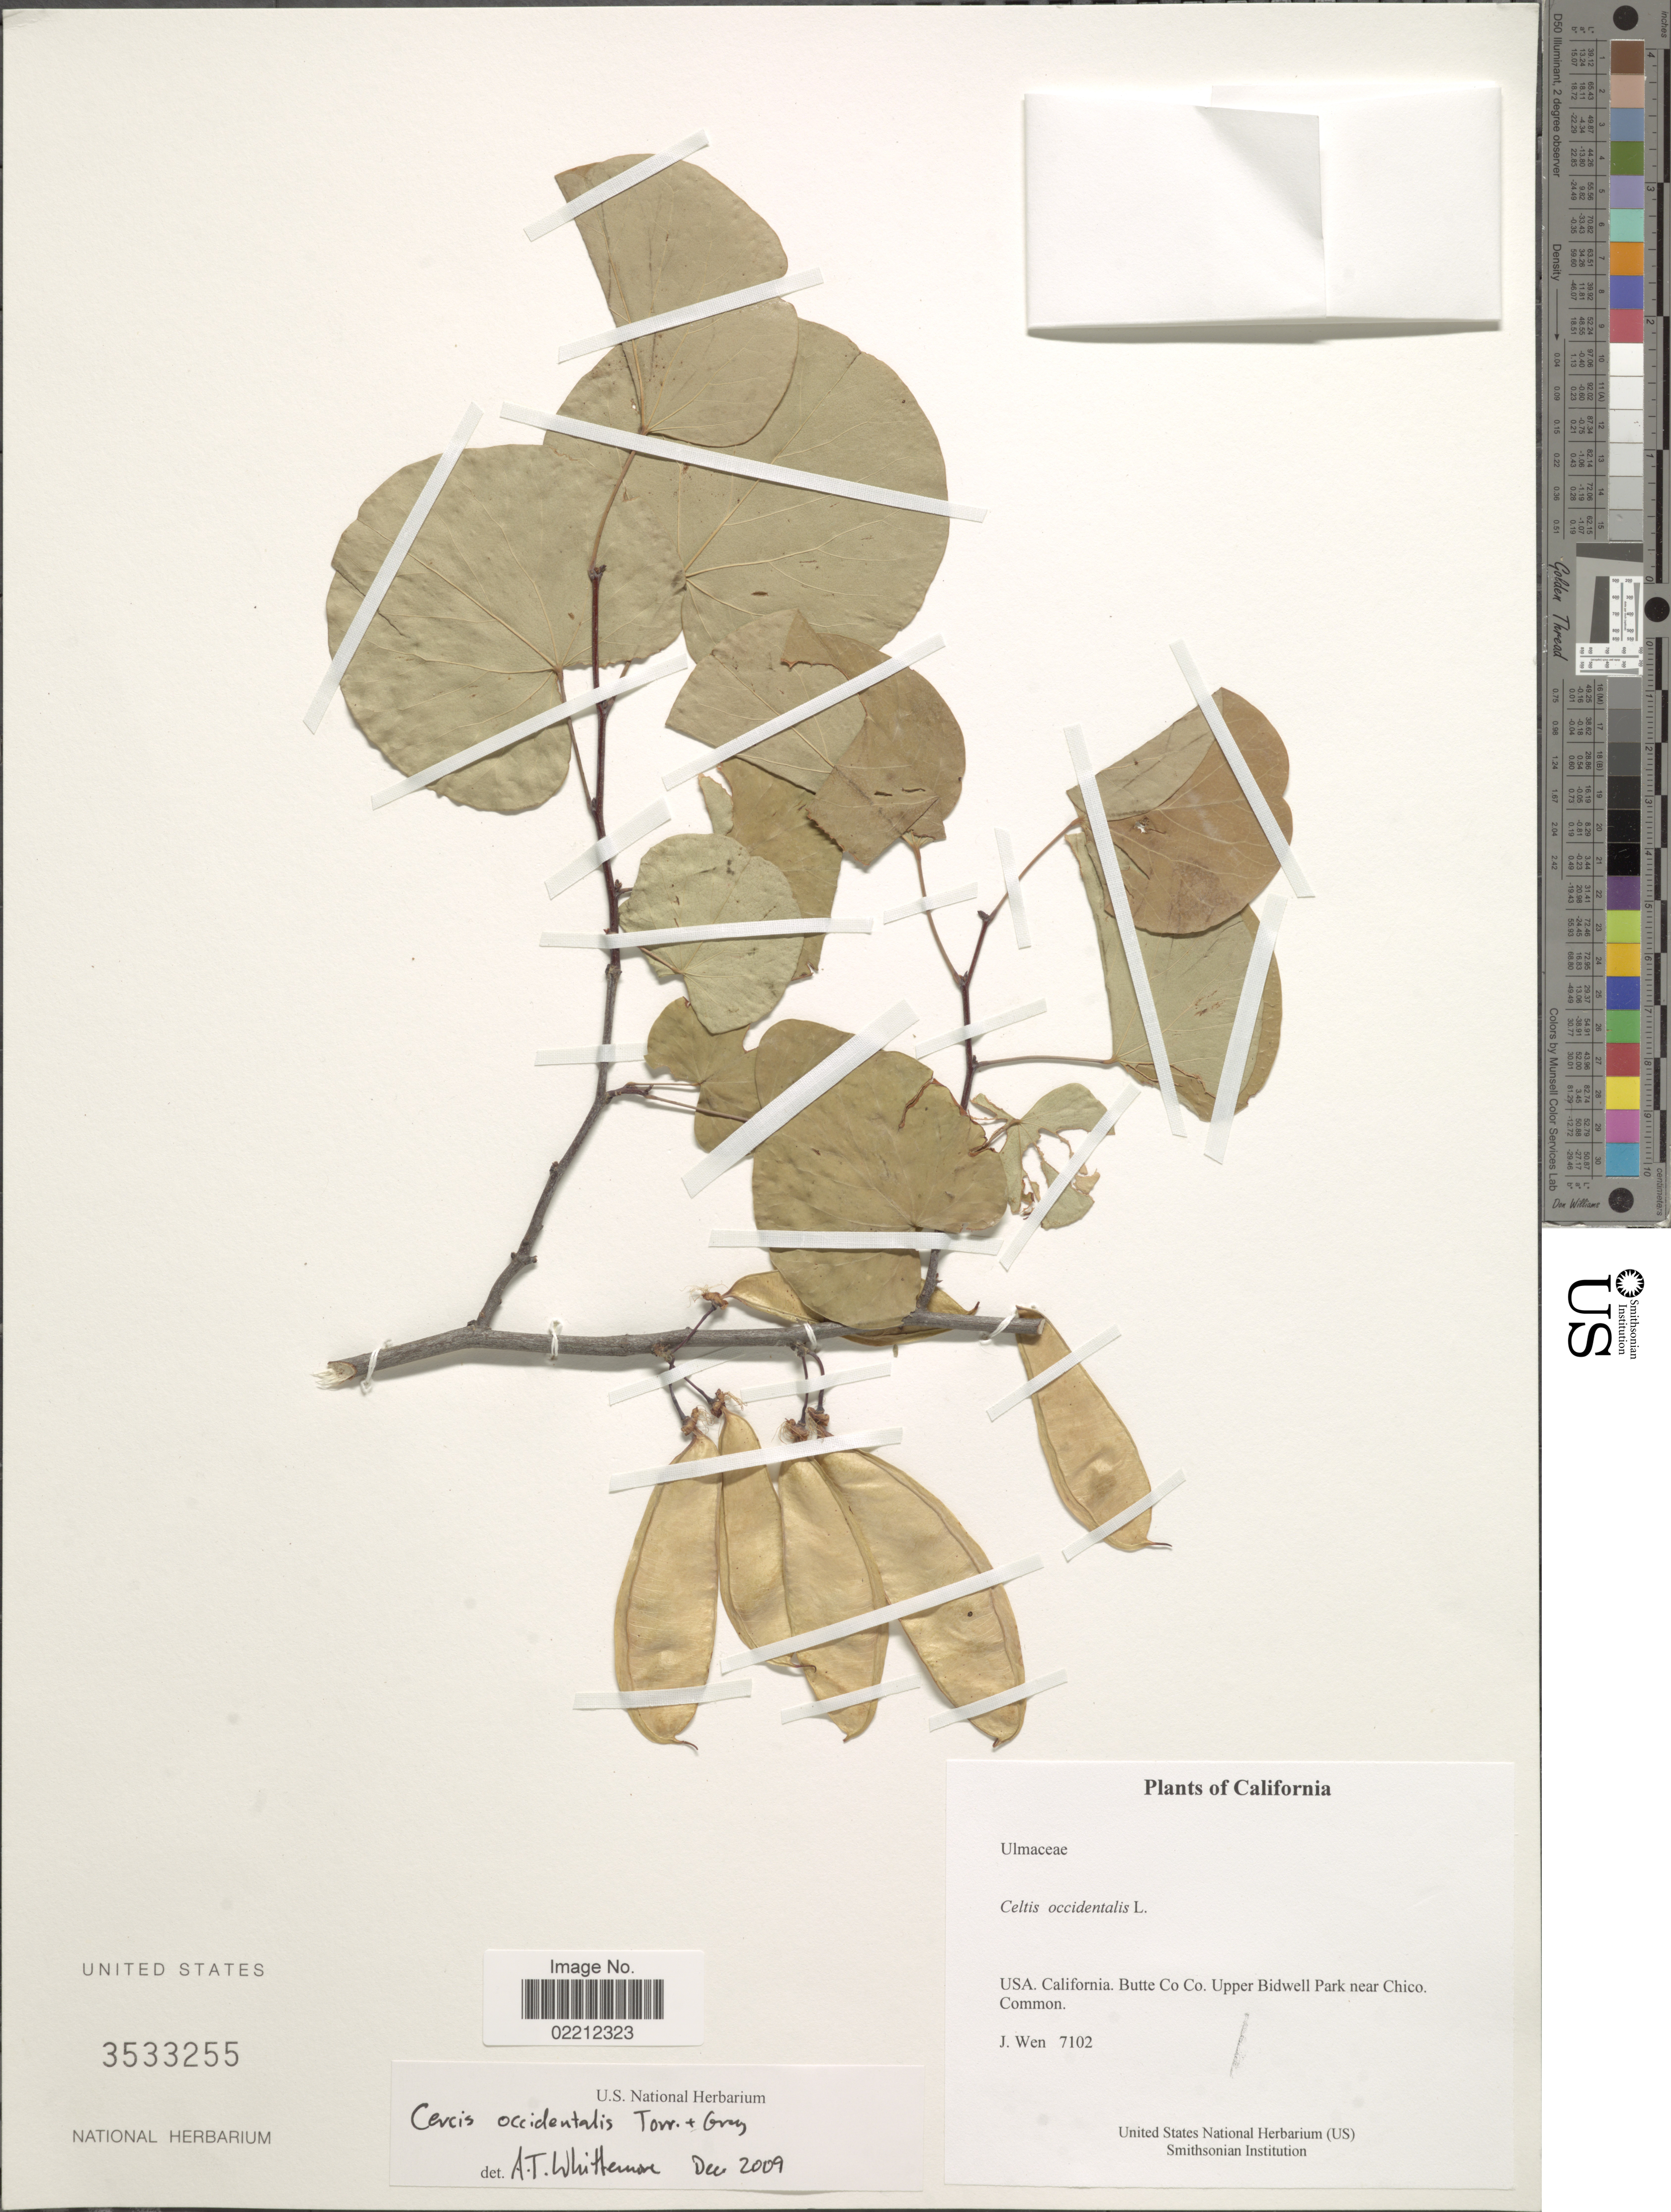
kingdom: Plantae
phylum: Tracheophyta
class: Magnoliopsida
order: Fabales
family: Fabaceae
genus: Cercis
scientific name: Cercis occidentalis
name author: Torr. ex A. Gray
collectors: J. Wen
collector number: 7102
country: United States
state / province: California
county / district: Butte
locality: USA. Butte Co Co. Upper Bidwell Park near Chico.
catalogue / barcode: US 3533255